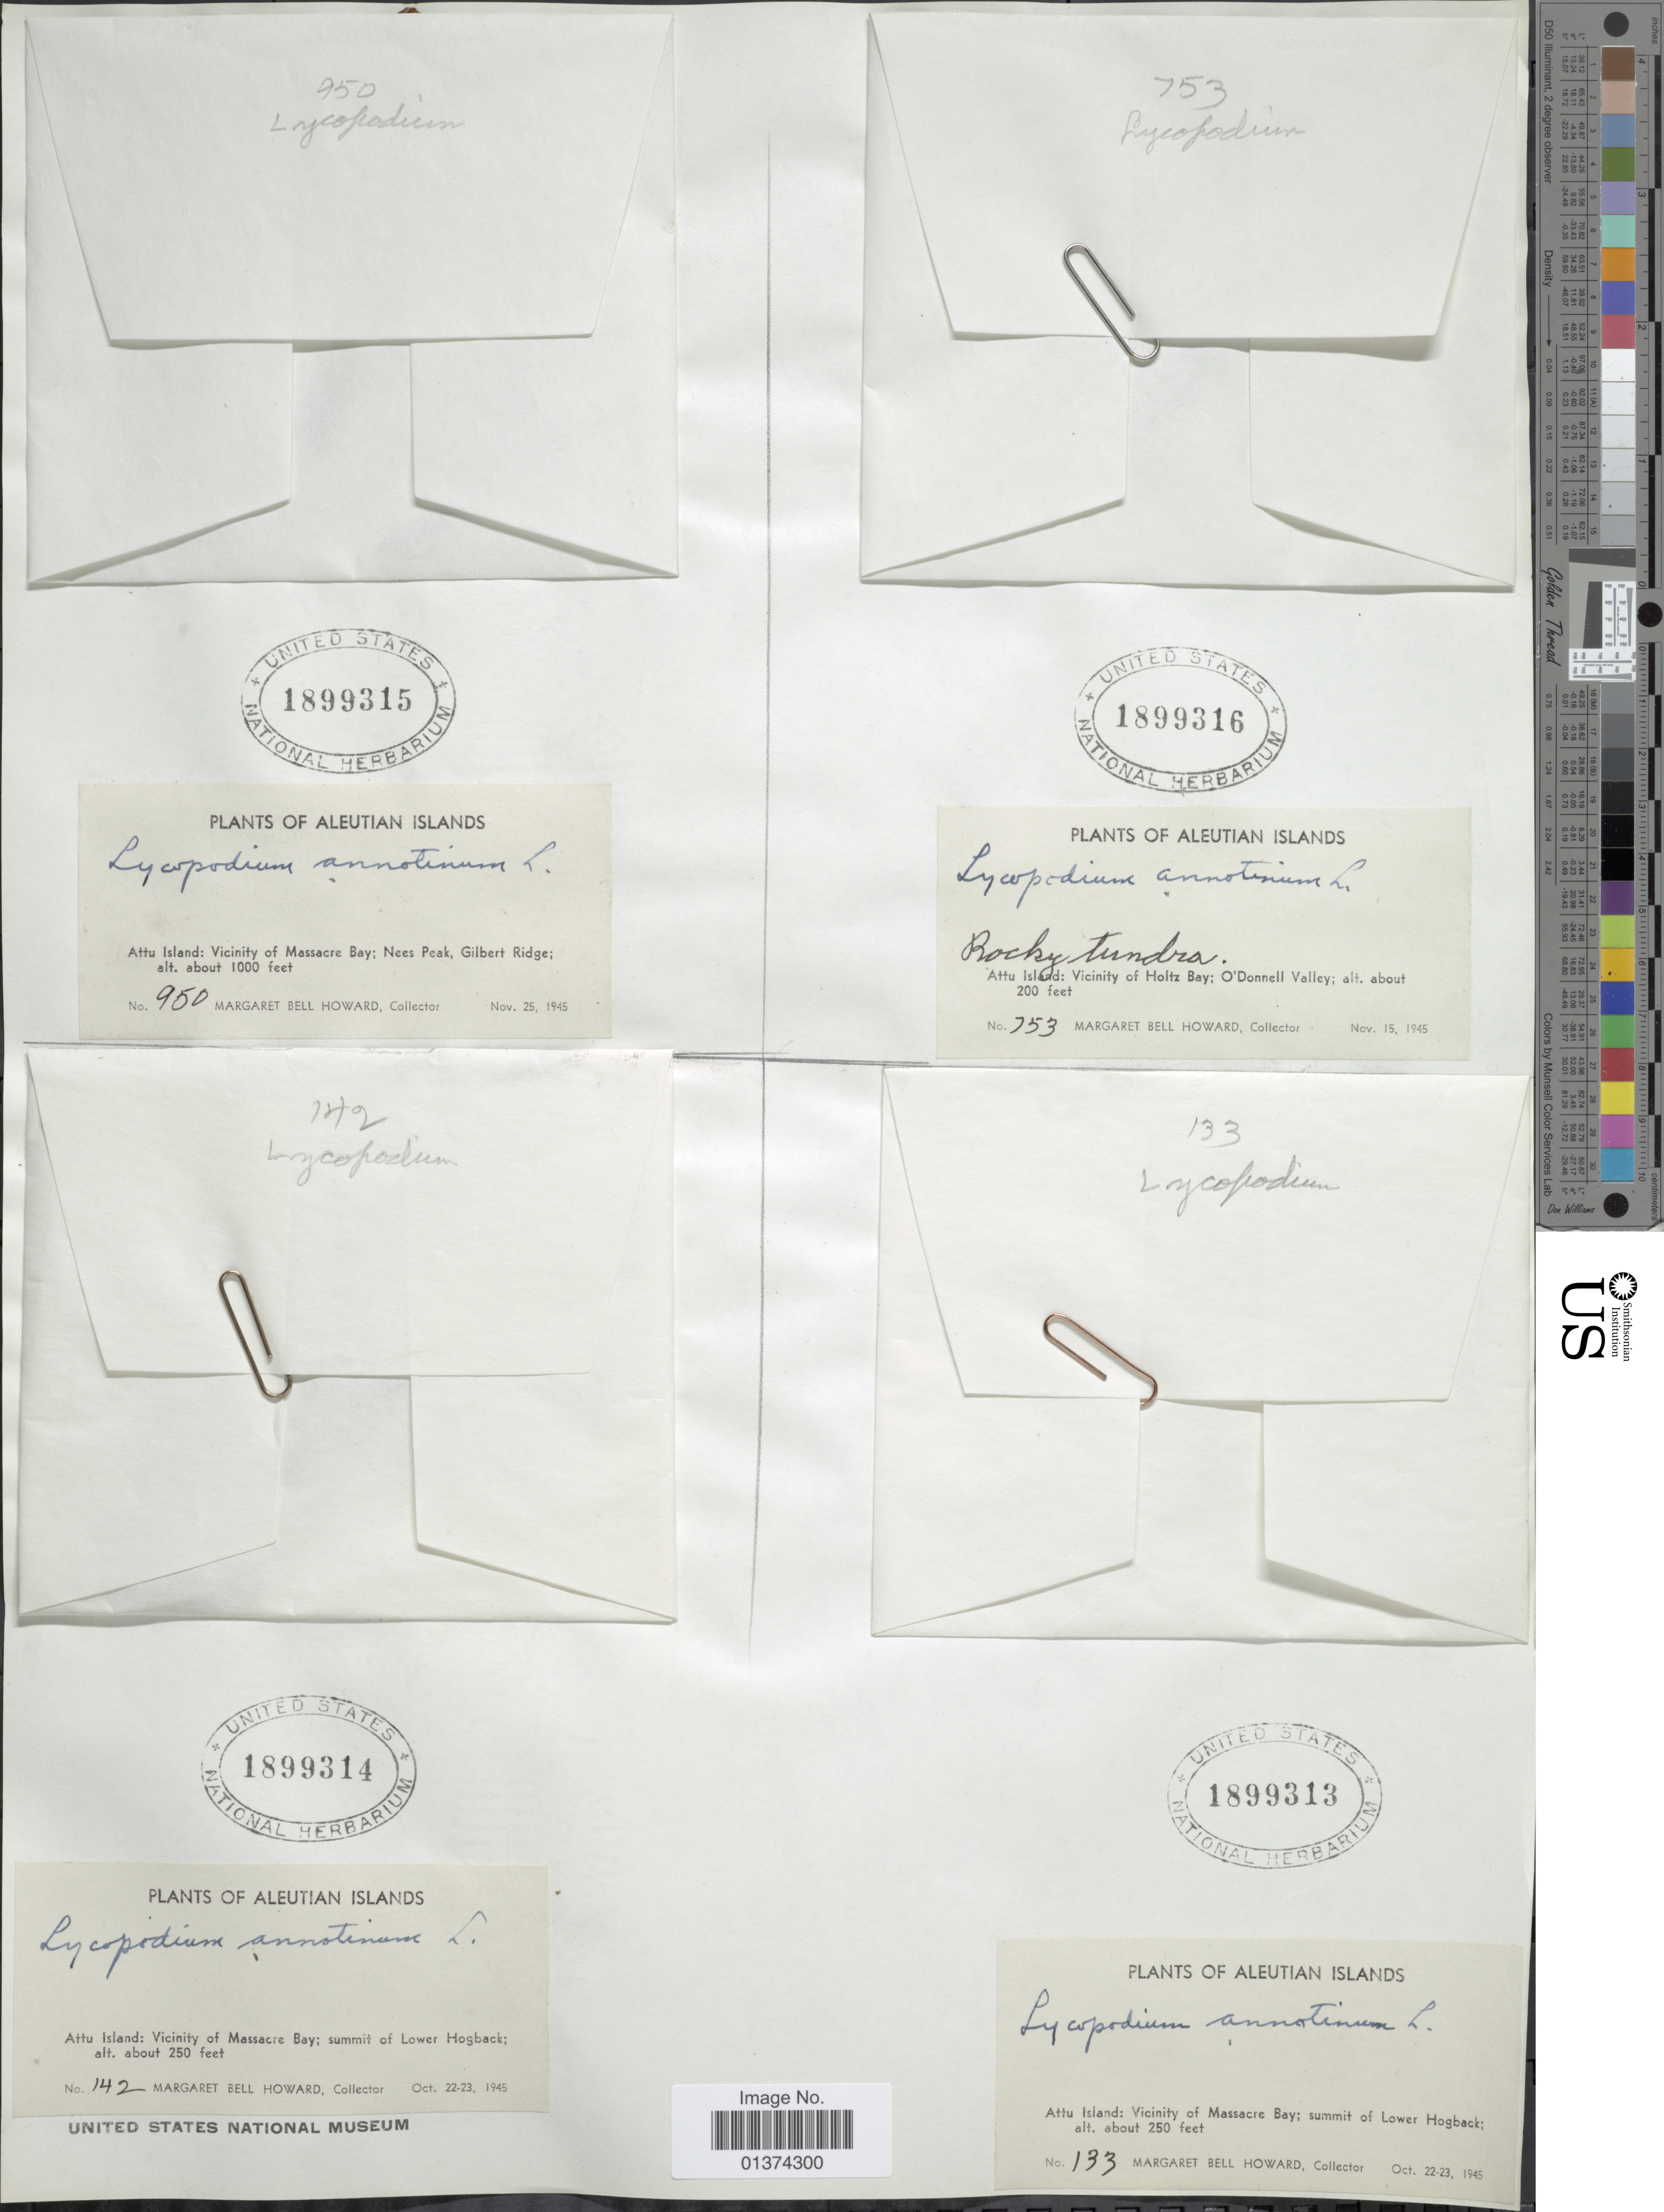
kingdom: Plantae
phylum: Tracheophyta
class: Lycopodiopsida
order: Lycopodiales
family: Lycopodiaceae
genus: Spinulum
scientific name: Spinulum annotinum subsp. annotinum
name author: (L.) A. Haines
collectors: M. B. Howard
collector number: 142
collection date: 1945-10-22/1945-10-23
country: United States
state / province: Alaska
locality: Aleutian Islands, Attu Island: Vicinity of Massacre Bay; summit of Lower Hogback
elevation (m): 76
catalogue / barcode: US 1899314-2